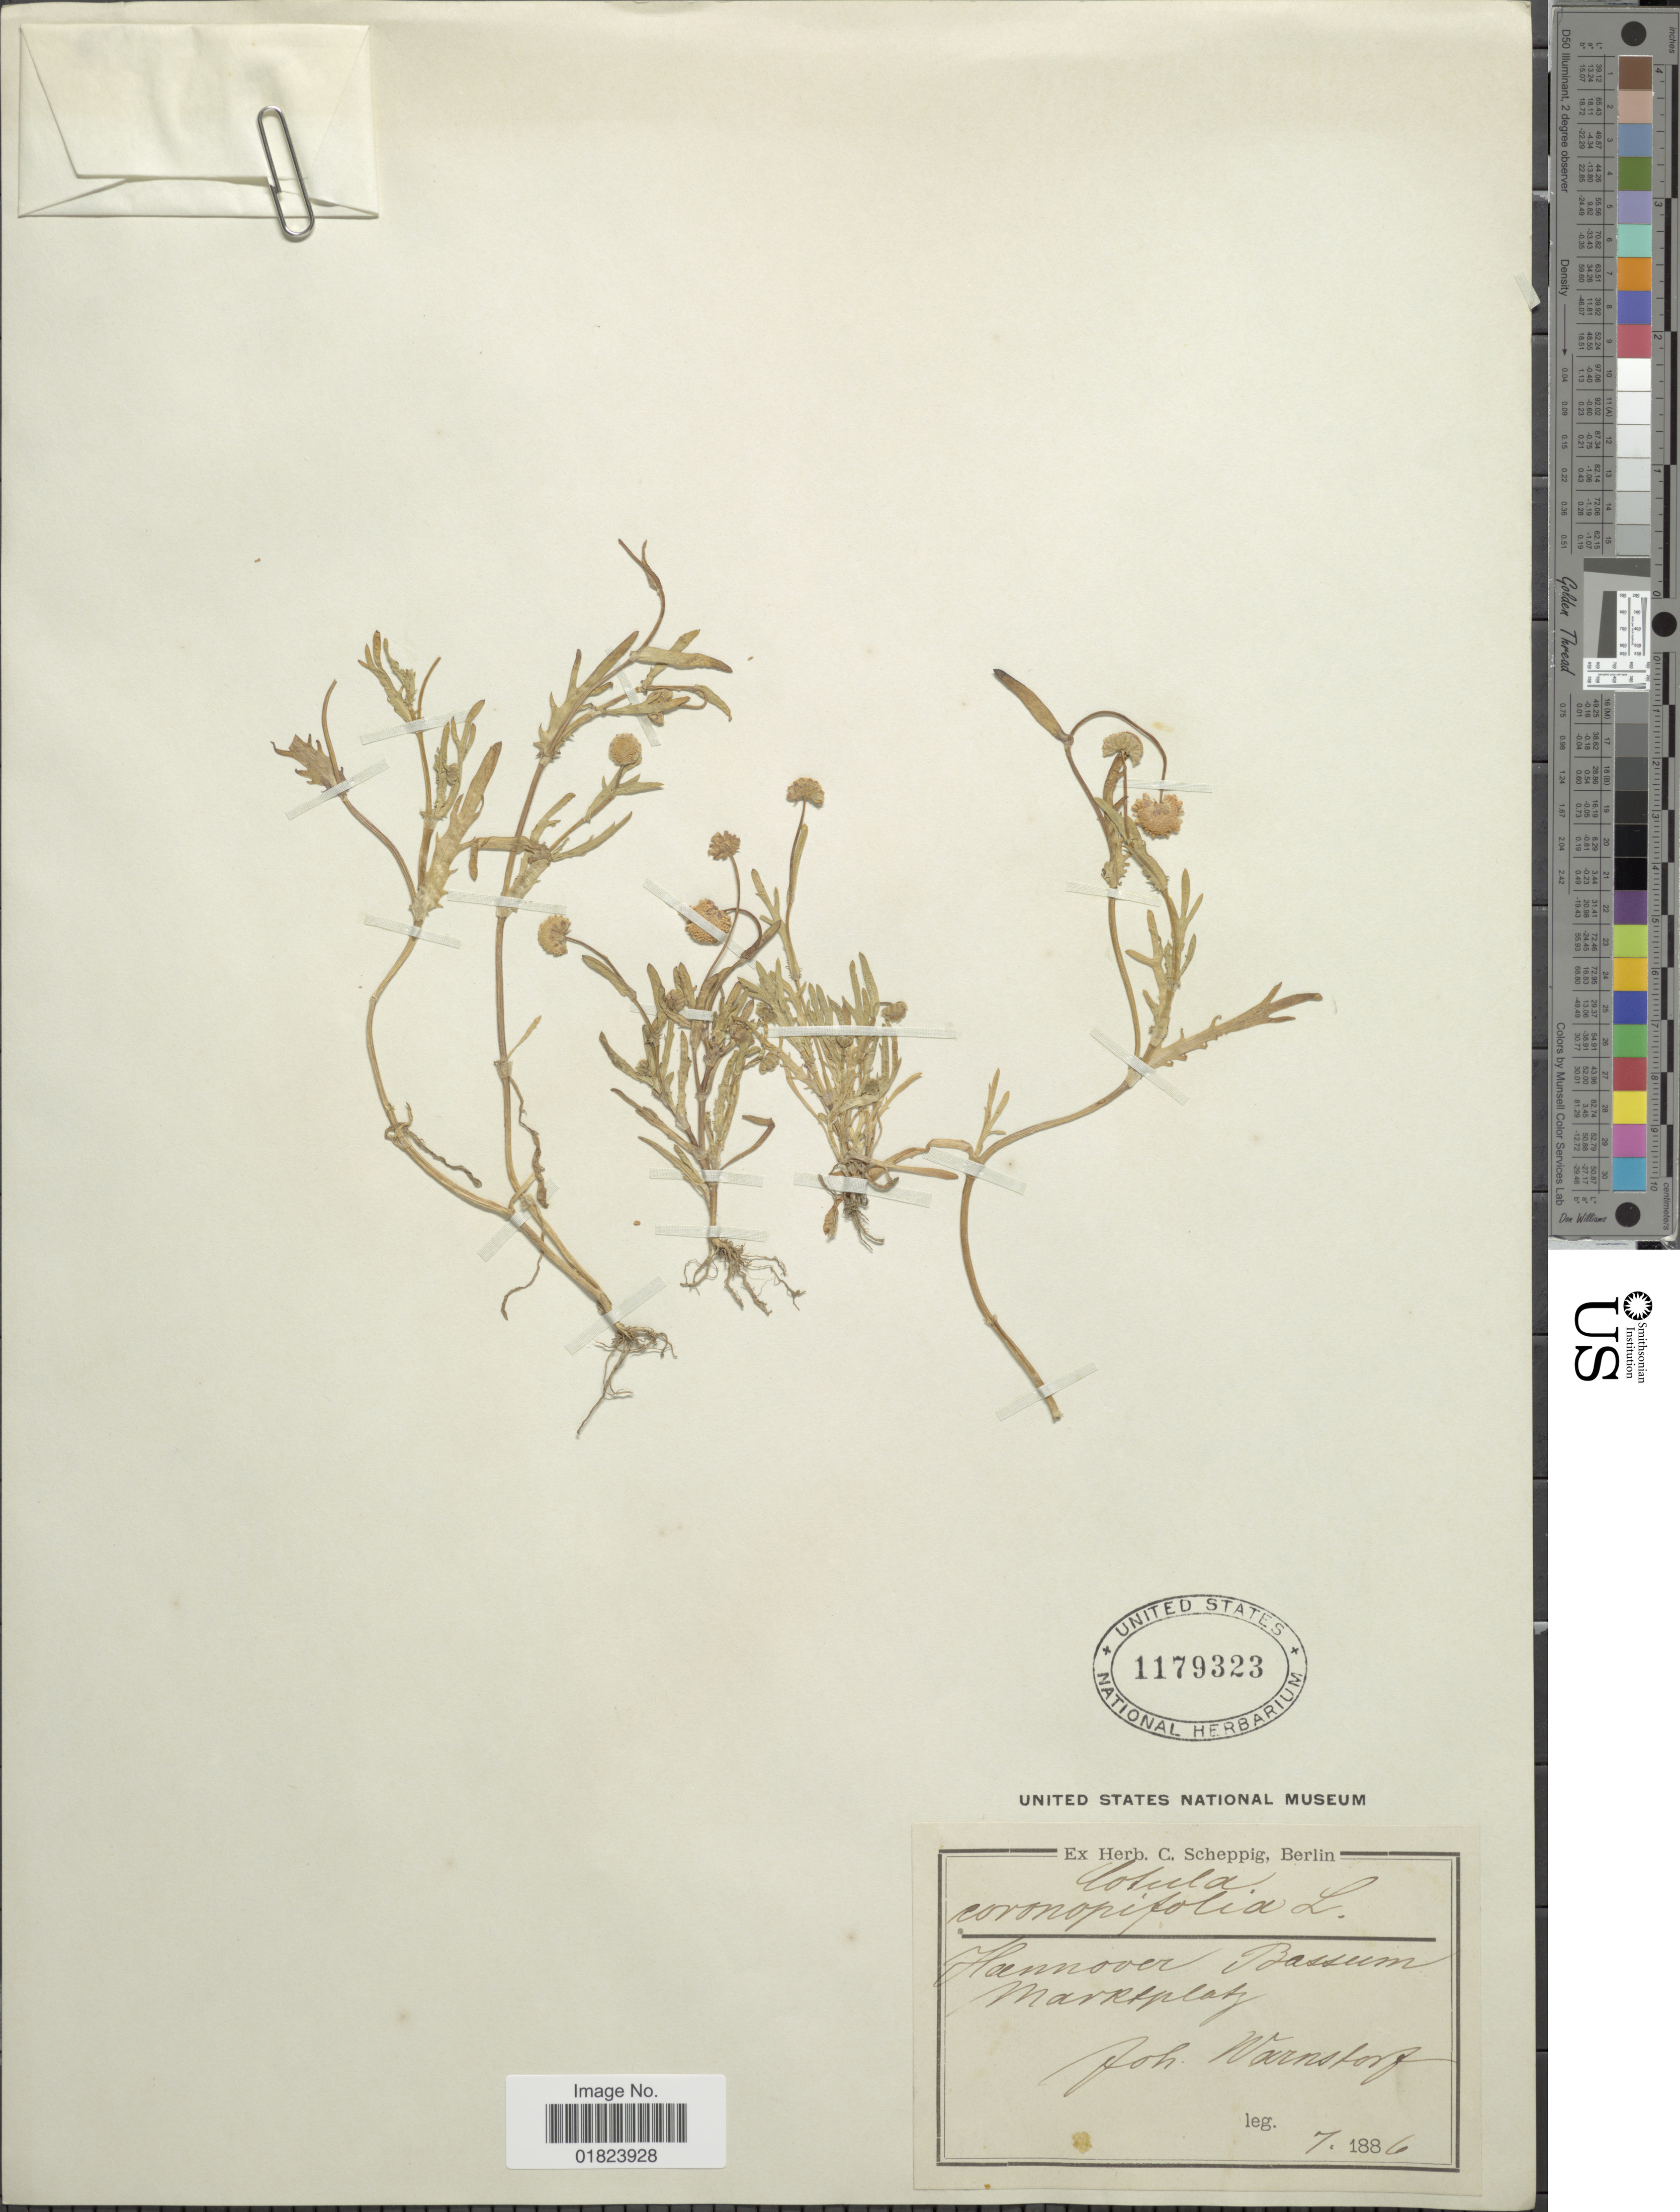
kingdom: Plantae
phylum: Tracheophyta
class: Magnoliopsida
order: Asterales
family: Asteraceae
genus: Cotula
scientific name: Cotula coronopifolia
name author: L.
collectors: J. Warnstorf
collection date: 1886-07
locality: Hannover Bassum Martzplatz. [interpreted]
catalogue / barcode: US 1179323